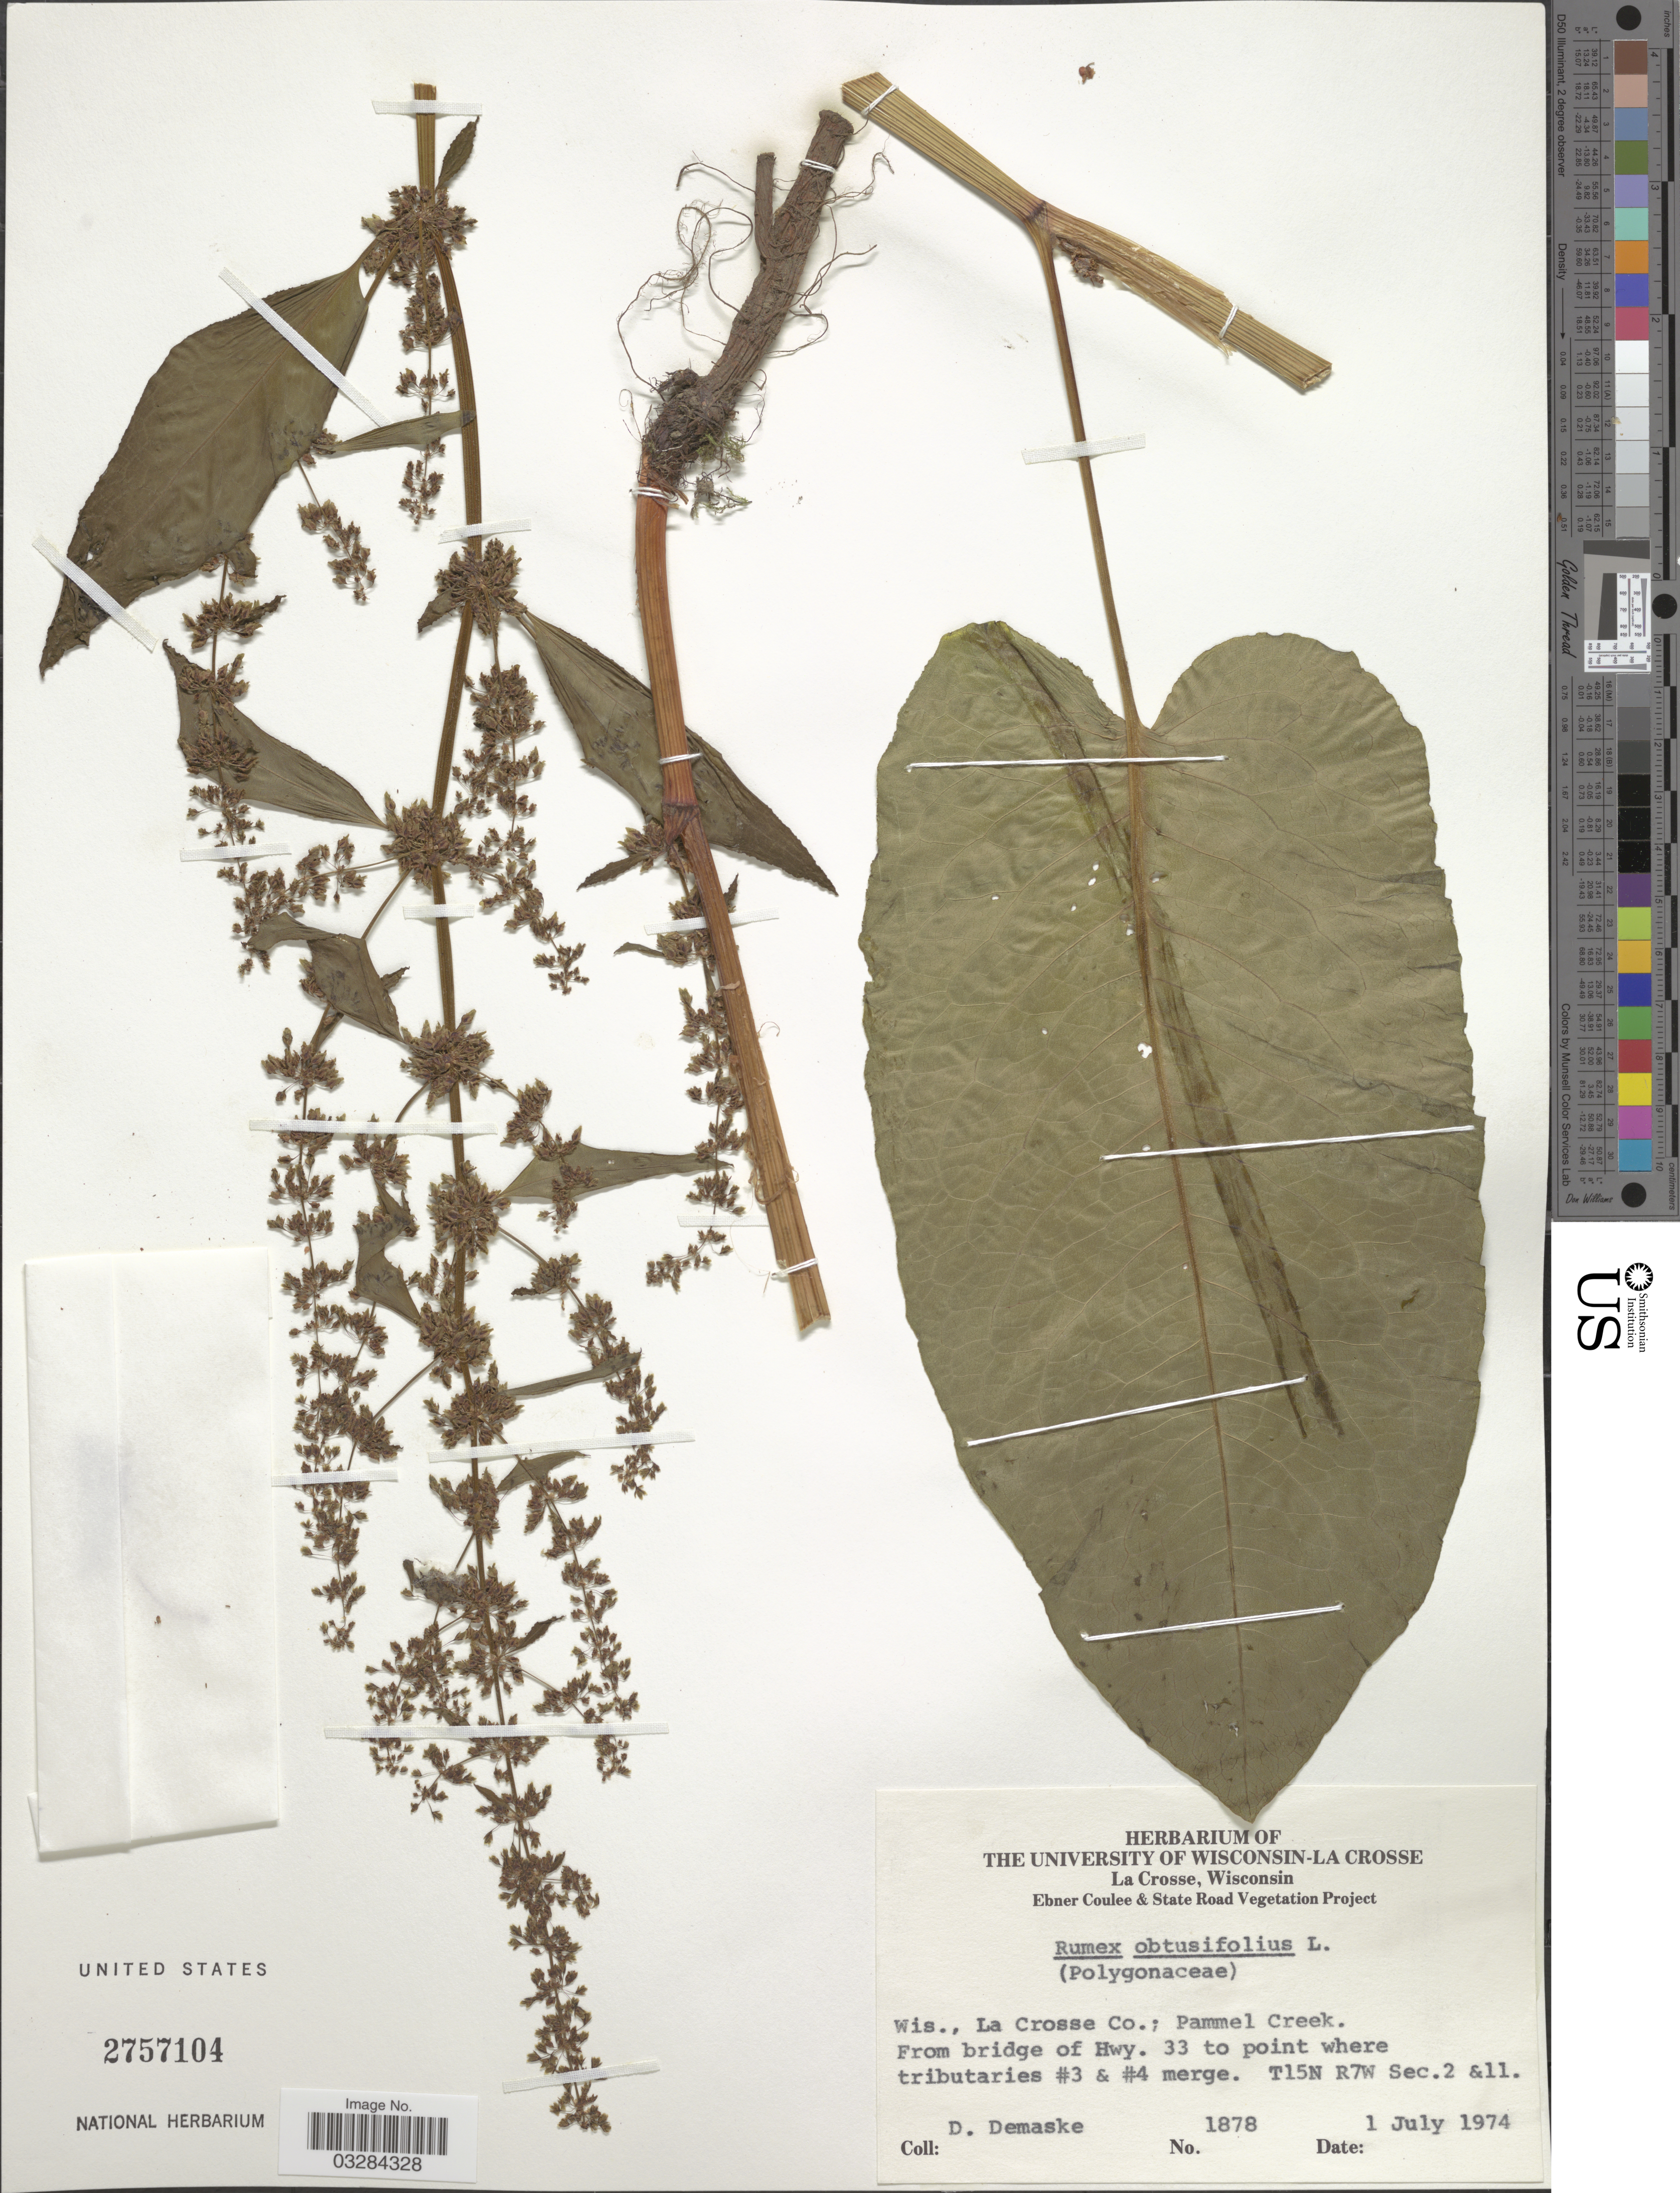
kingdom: Plantae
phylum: Tracheophyta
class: Magnoliopsida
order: Caryophyllales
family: Polygonaceae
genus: Rumex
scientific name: Rumex obtusifolius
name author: L.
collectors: D. Demaske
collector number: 1878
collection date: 1974-07-01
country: United States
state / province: Wisconsin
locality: La Crosse Co.; Pammel Creek. T15N R7W Sec.2 &11.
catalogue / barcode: US 2757104